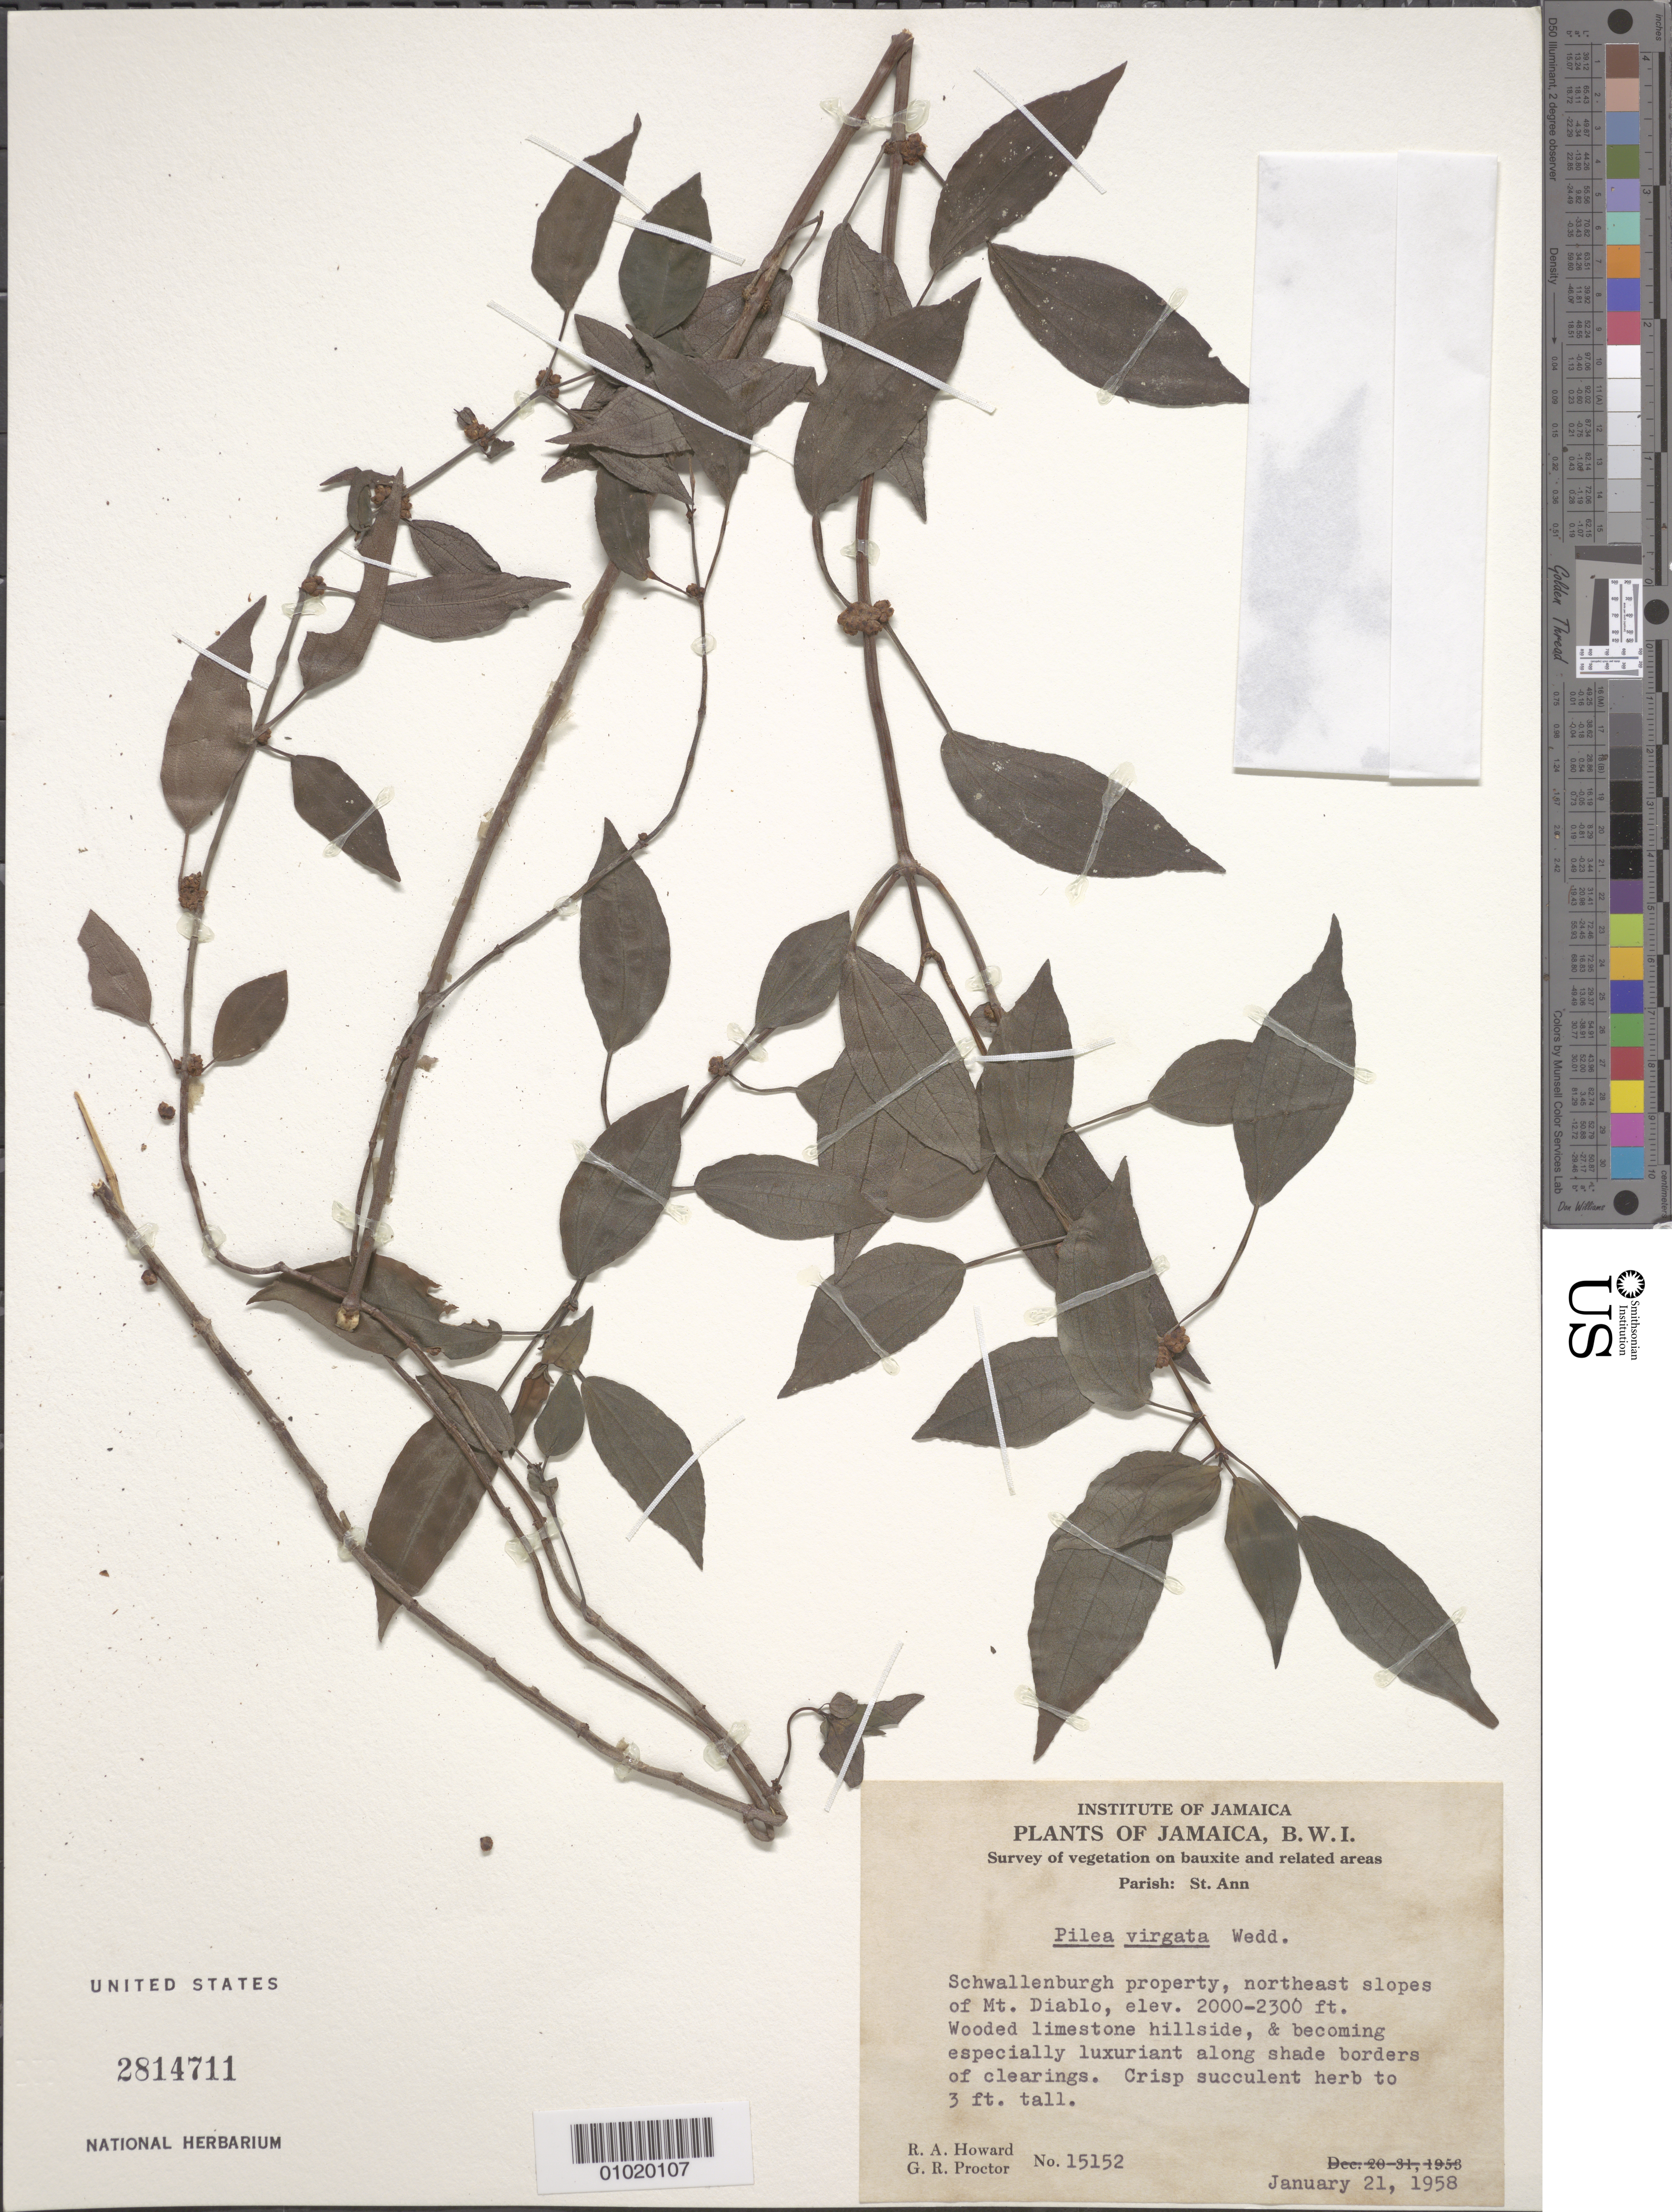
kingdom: Plantae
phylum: Tracheophyta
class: Magnoliopsida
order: Rosales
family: Urticaceae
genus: Pilea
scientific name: Pilea virgata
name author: Wedd.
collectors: R. A. Howard & G. R. Proctor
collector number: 15152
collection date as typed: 21 Jan 1958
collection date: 1958-01-21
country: Jamaica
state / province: Saint Ann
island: Jamaica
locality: Schwallenburgh property, northeast slopes of Mt. Diablo. Wooded limestone hillside, becoming especially luxuriant along shade borders of clearings.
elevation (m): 610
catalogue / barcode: US 2814711